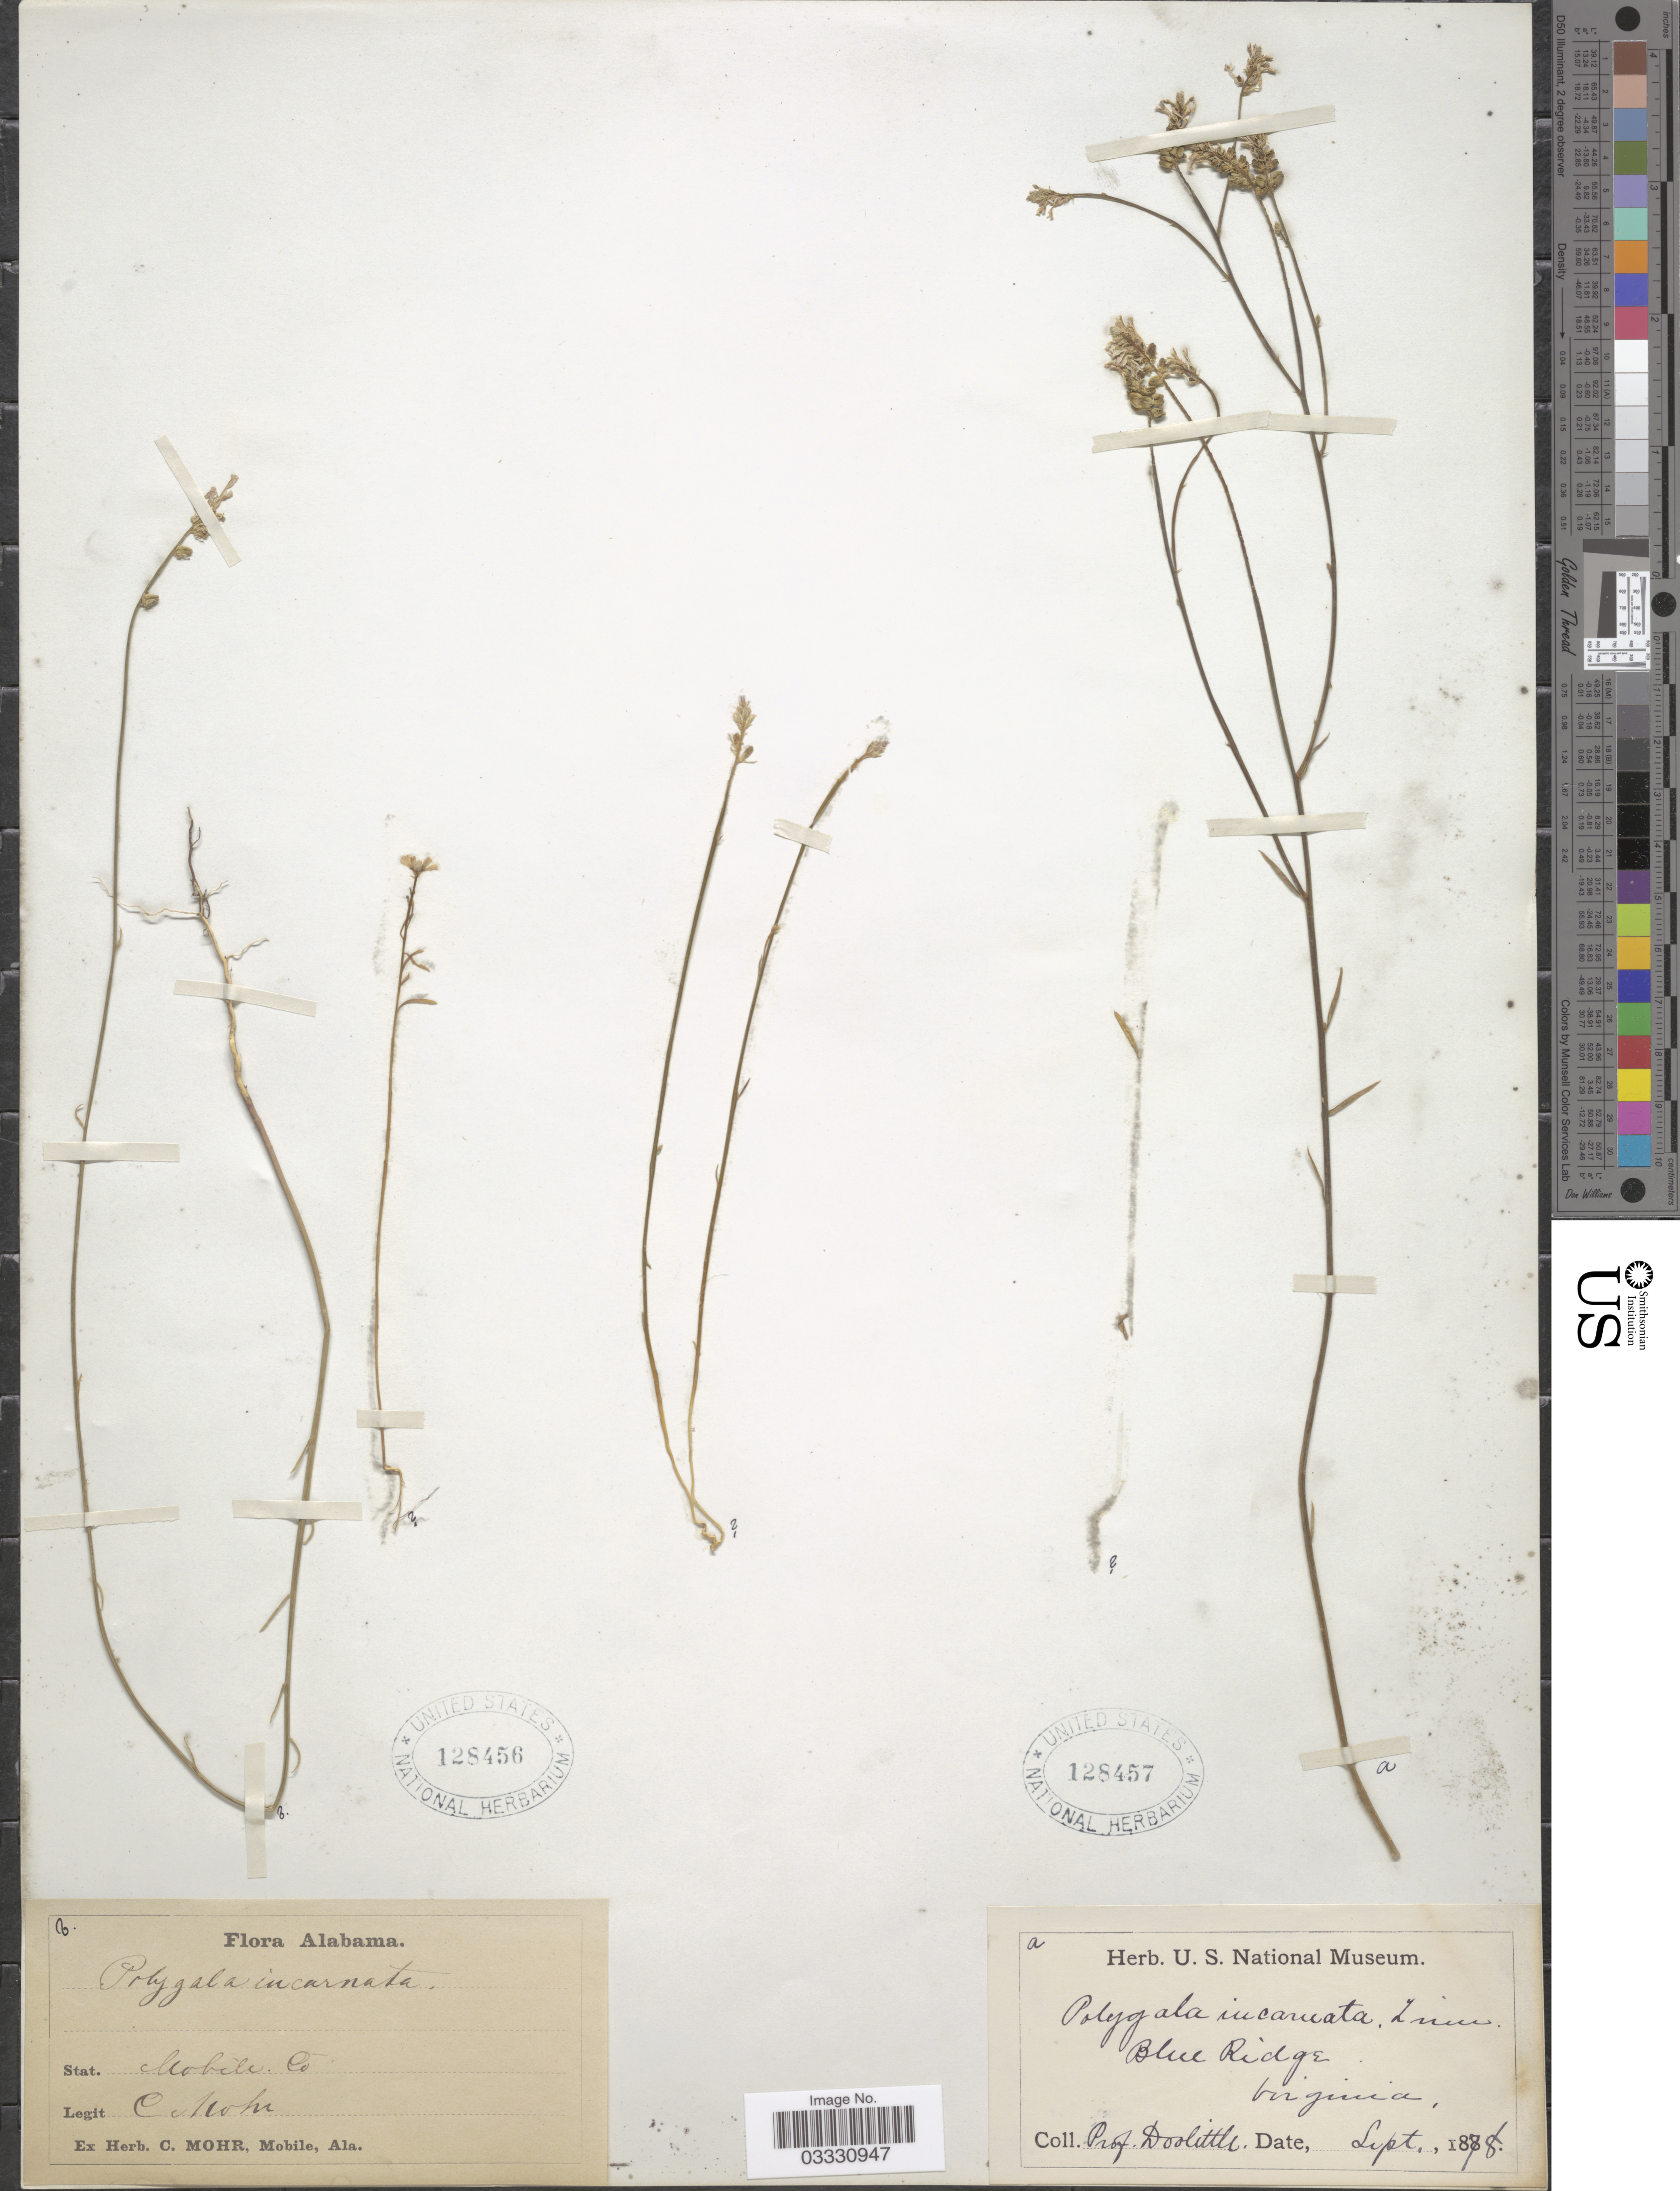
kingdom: Plantae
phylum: Tracheophyta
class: Magnoliopsida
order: Fabales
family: Polygalaceae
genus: Polygala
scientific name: Polygala incarnata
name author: L.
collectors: C. T. Mohr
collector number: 6*?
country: United States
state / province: Alabama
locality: Mobile Co.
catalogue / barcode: US 128456